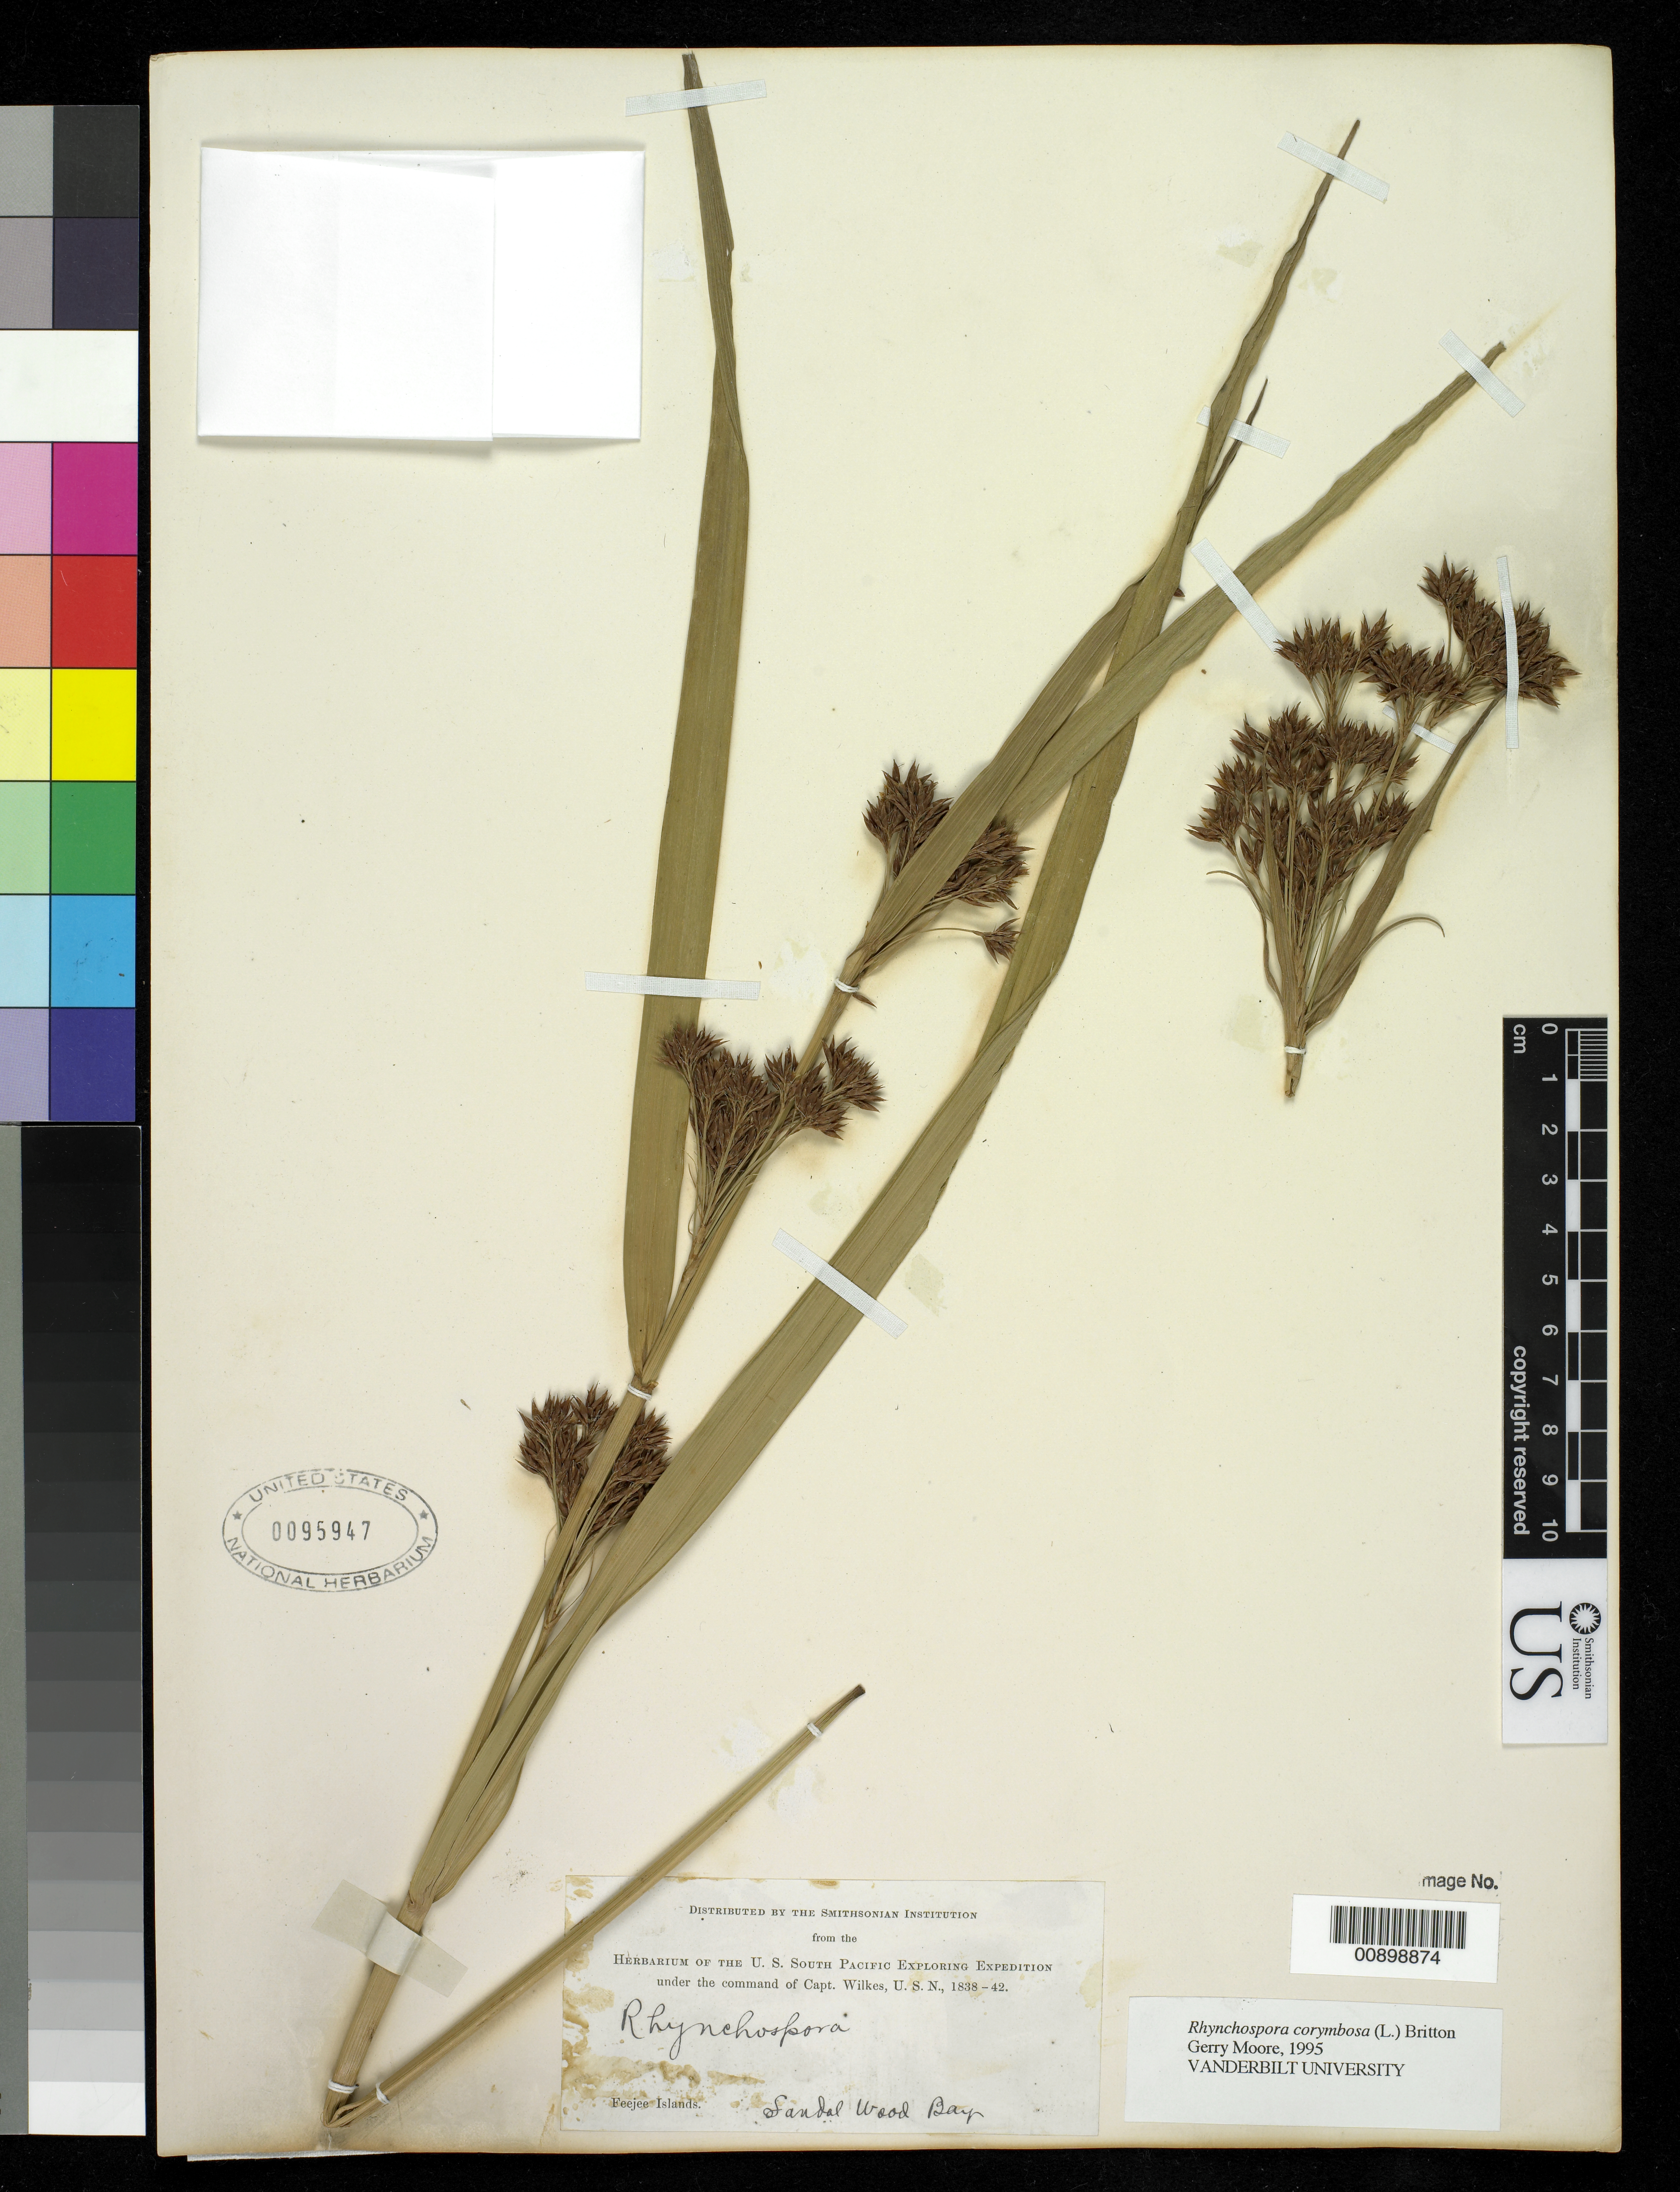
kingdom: Plantae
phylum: Tracheophyta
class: Liliopsida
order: Poales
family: Cyperaceae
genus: Rhynchospora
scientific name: Rhynchospora corymbosa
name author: (L.) Britton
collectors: Wilkes Explor. Exped.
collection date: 1838/1842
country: Fiji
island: Ovalau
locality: Sandalwood Bay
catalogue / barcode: US 95947